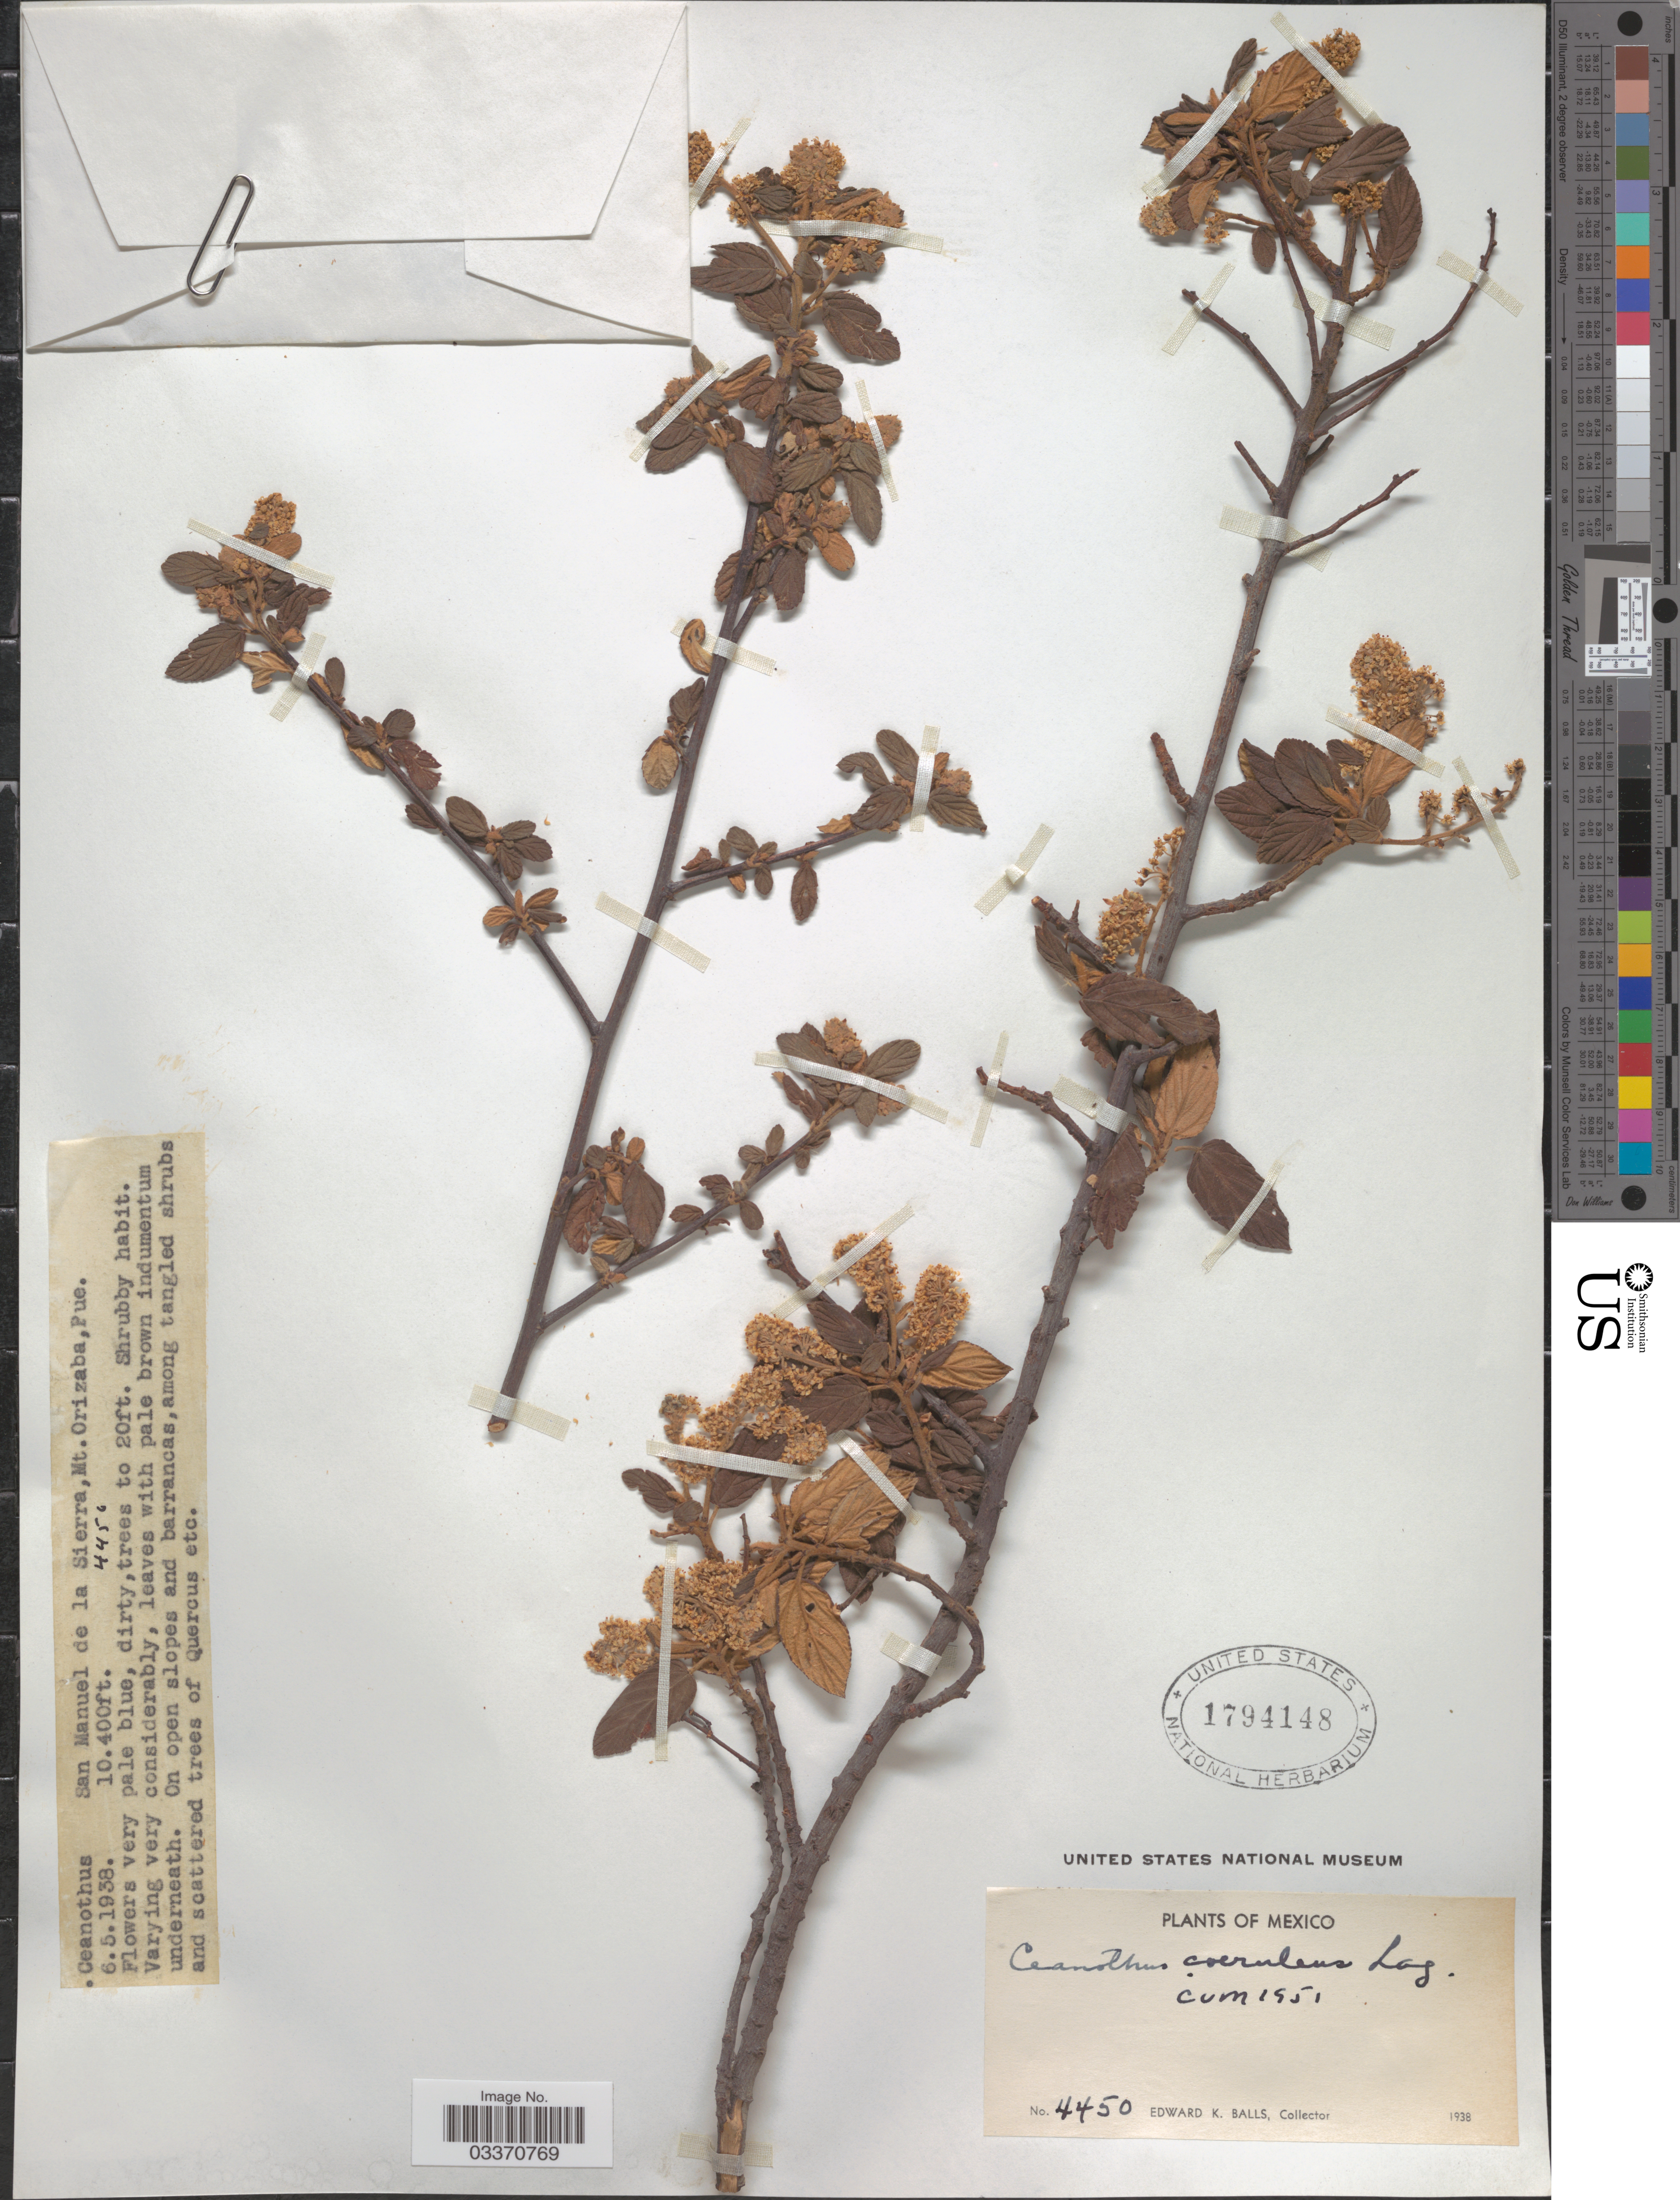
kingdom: Plantae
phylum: Tracheophyta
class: Magnoliopsida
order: Rosales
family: Rhamnaceae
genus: Ceanothus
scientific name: Ceanothus caeruleus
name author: Lag.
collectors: E. K. Balls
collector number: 4450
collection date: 1938-05-06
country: Mexico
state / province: Puebla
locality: San Manuel de la Sierra, Mt. Orizaba.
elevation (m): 3170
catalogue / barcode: US 1794148